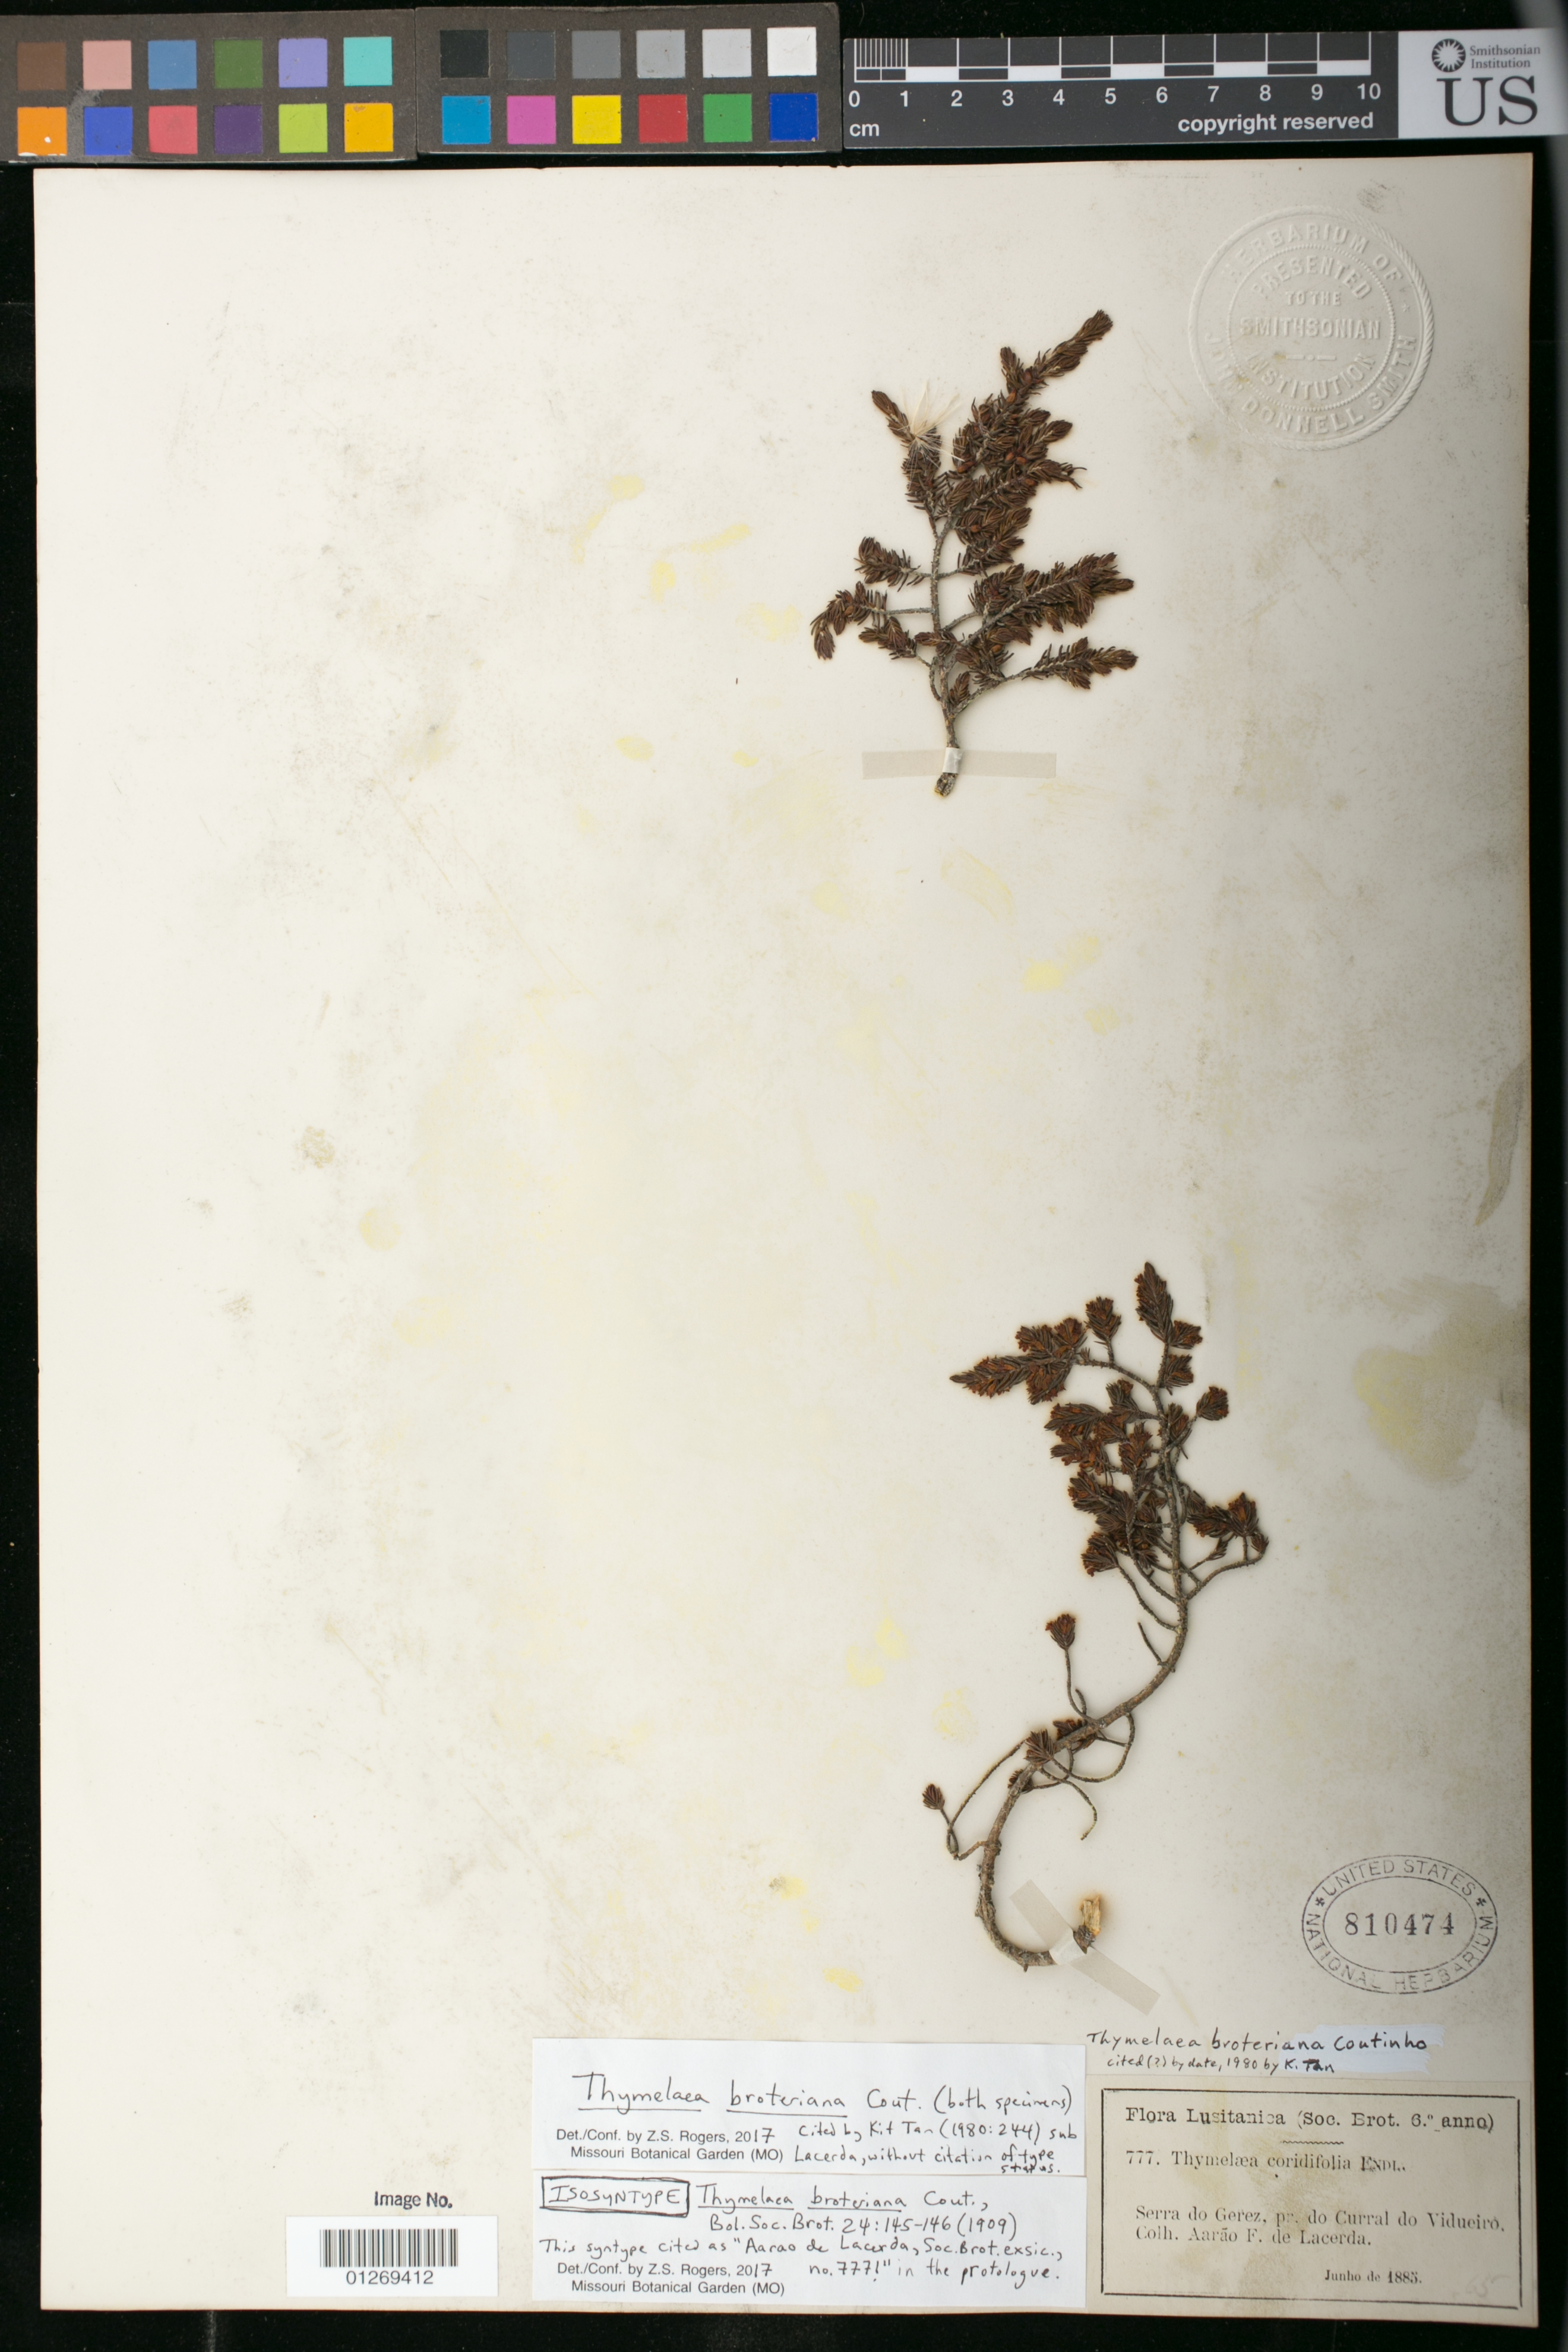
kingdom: Plantae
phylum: Tracheophyta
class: Magnoliopsida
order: Malvales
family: Thymelaeaceae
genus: Thymelaea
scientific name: Thymelaea broteriana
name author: Cout.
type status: Isosyntype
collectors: A. F. de Lacerda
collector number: Soc. Brot. exsic. 777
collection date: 1885-06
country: Portugal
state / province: Vila Real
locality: Serra do Gerez, pr. do Curral do Vidueiro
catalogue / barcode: US 810474